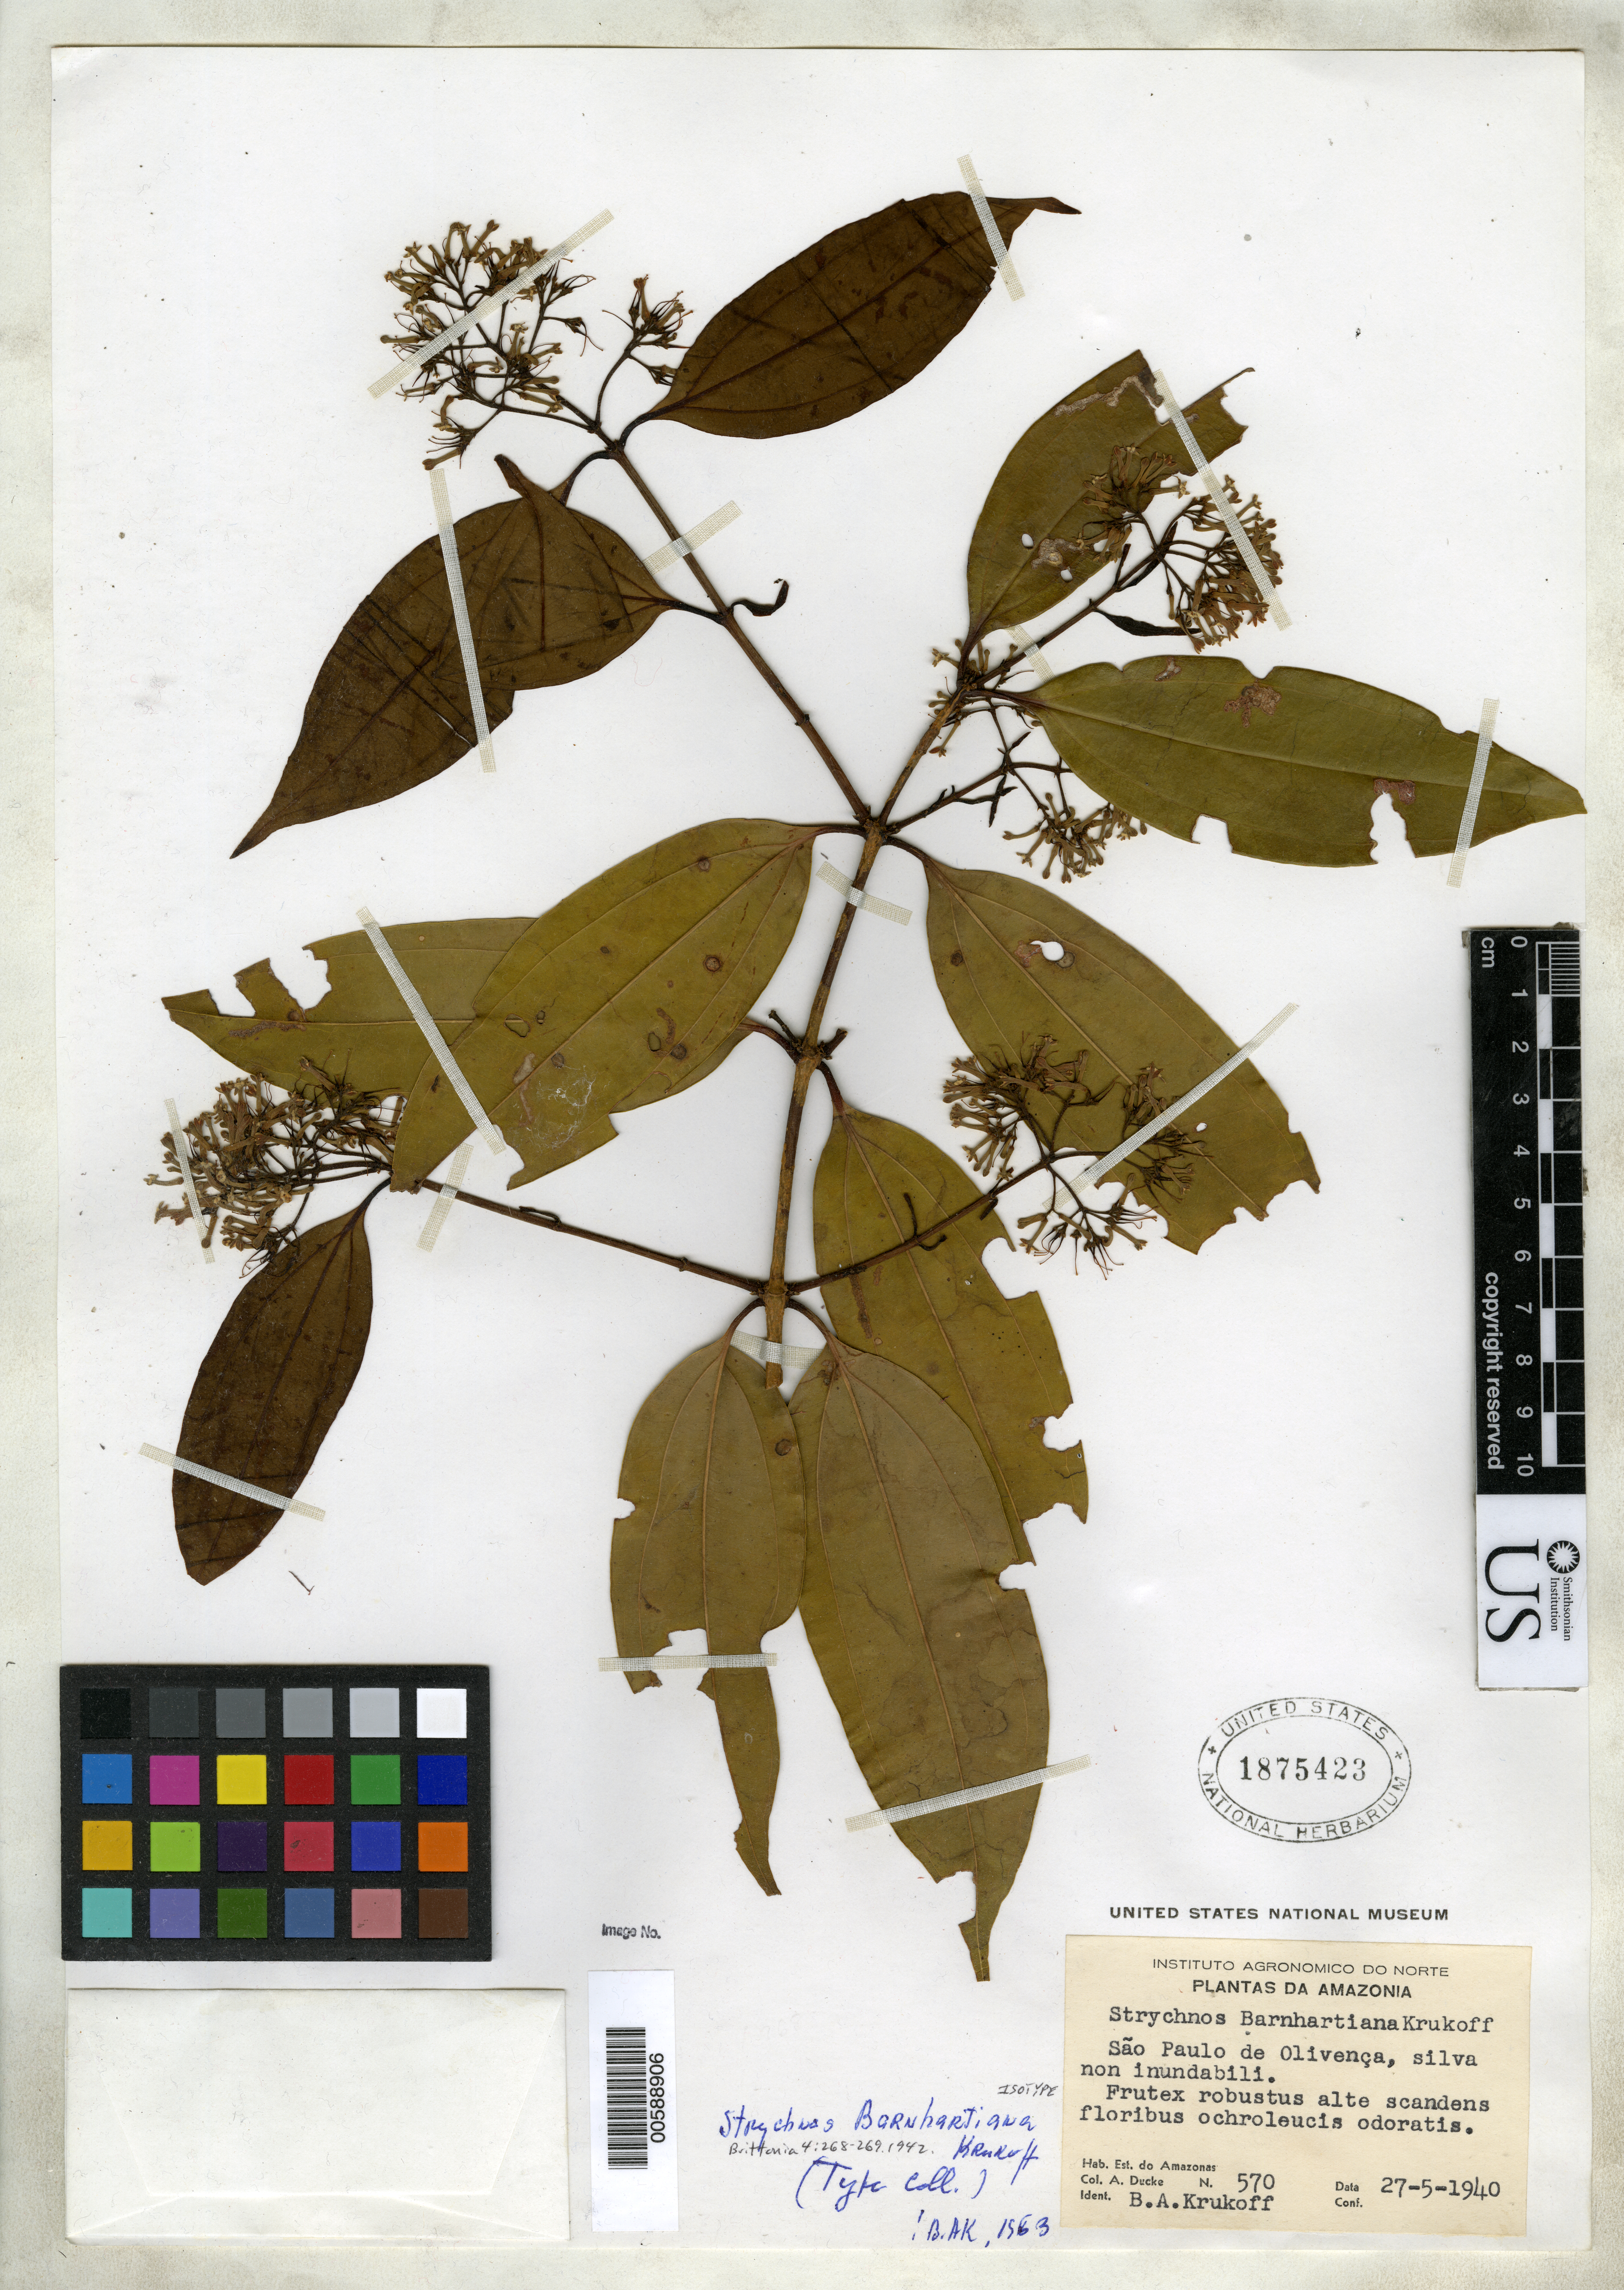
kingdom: Plantae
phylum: Tracheophyta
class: Magnoliopsida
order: Gentianales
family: Loganiaceae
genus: Strychnos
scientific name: Strychnos barnhartiana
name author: Krukoff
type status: Isotype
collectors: A. Ducke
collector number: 570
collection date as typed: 27 May 1940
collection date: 1940-05-27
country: Brazil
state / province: Amazonas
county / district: São Paulo de Olivença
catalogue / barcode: US 1875423